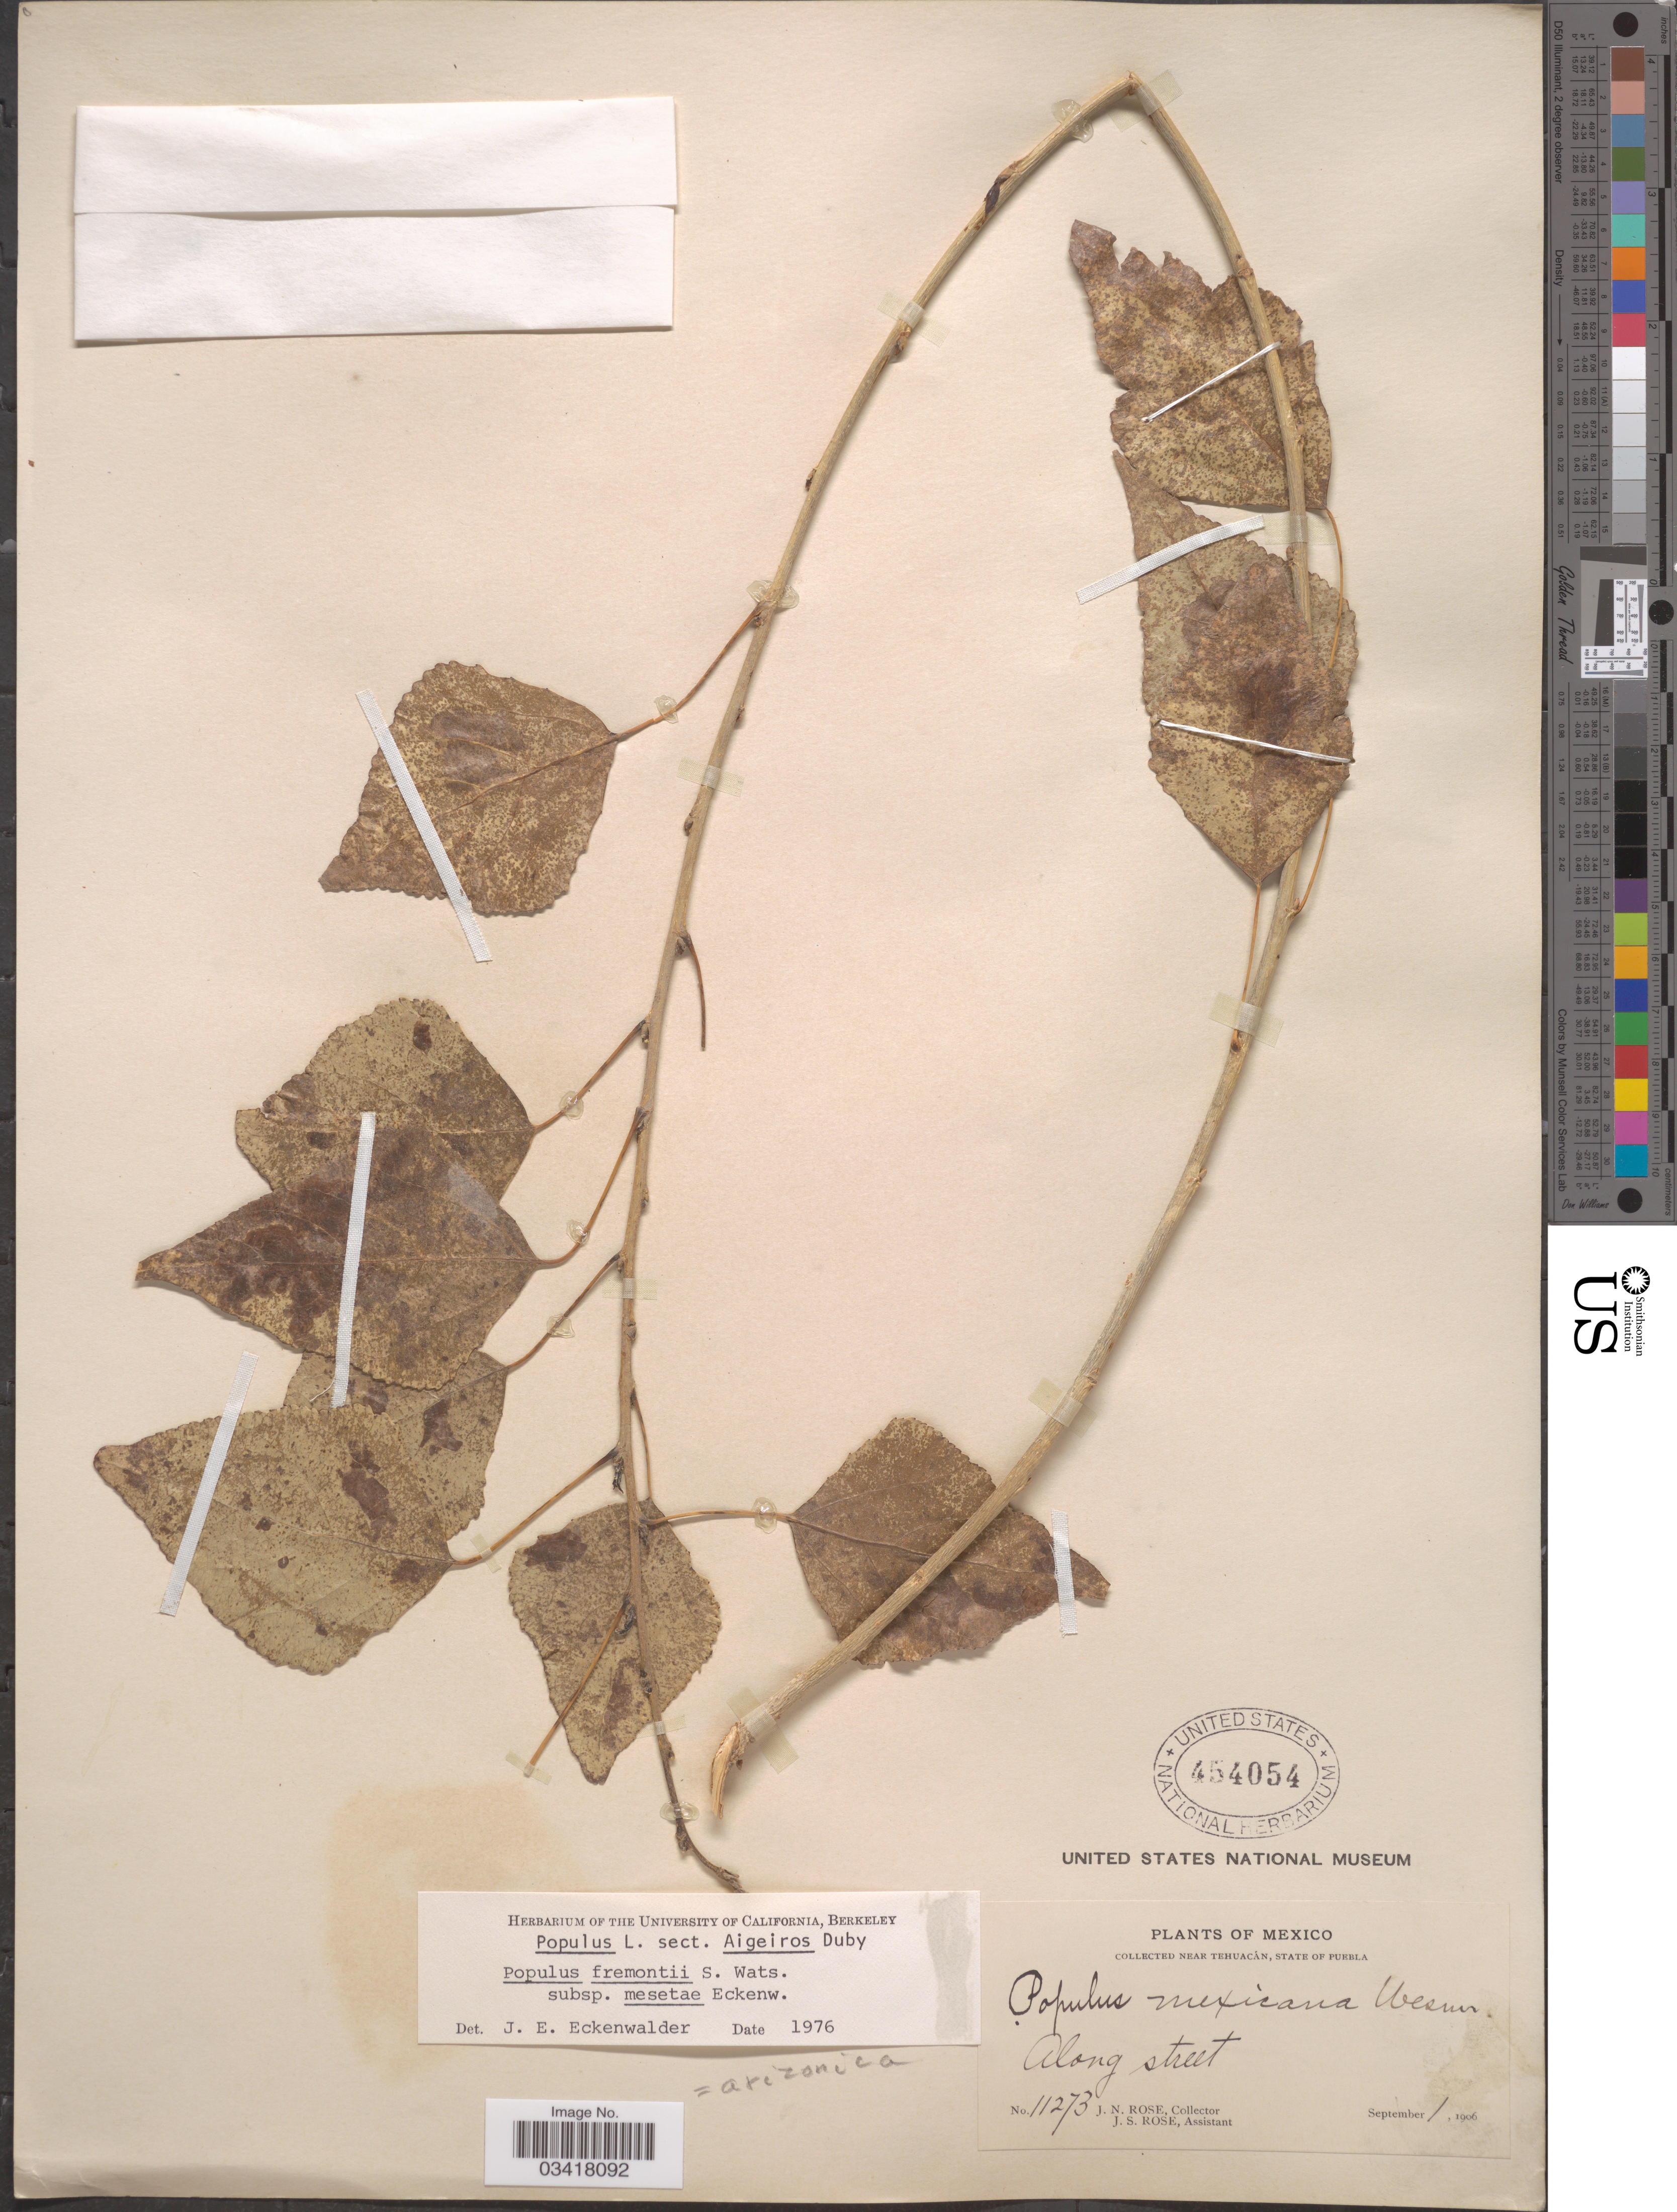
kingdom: Plantae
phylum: Tracheophyta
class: Magnoliopsida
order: Malpighiales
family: Salicaceae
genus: Populus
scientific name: Populus fremontii subsp. mesetae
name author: Eckenw.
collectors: J. N. Rose & J. S. Rose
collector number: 11273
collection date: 1906-09-01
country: Mexico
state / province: Puebla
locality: Near Tehuacán. Along street.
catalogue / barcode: US 454054